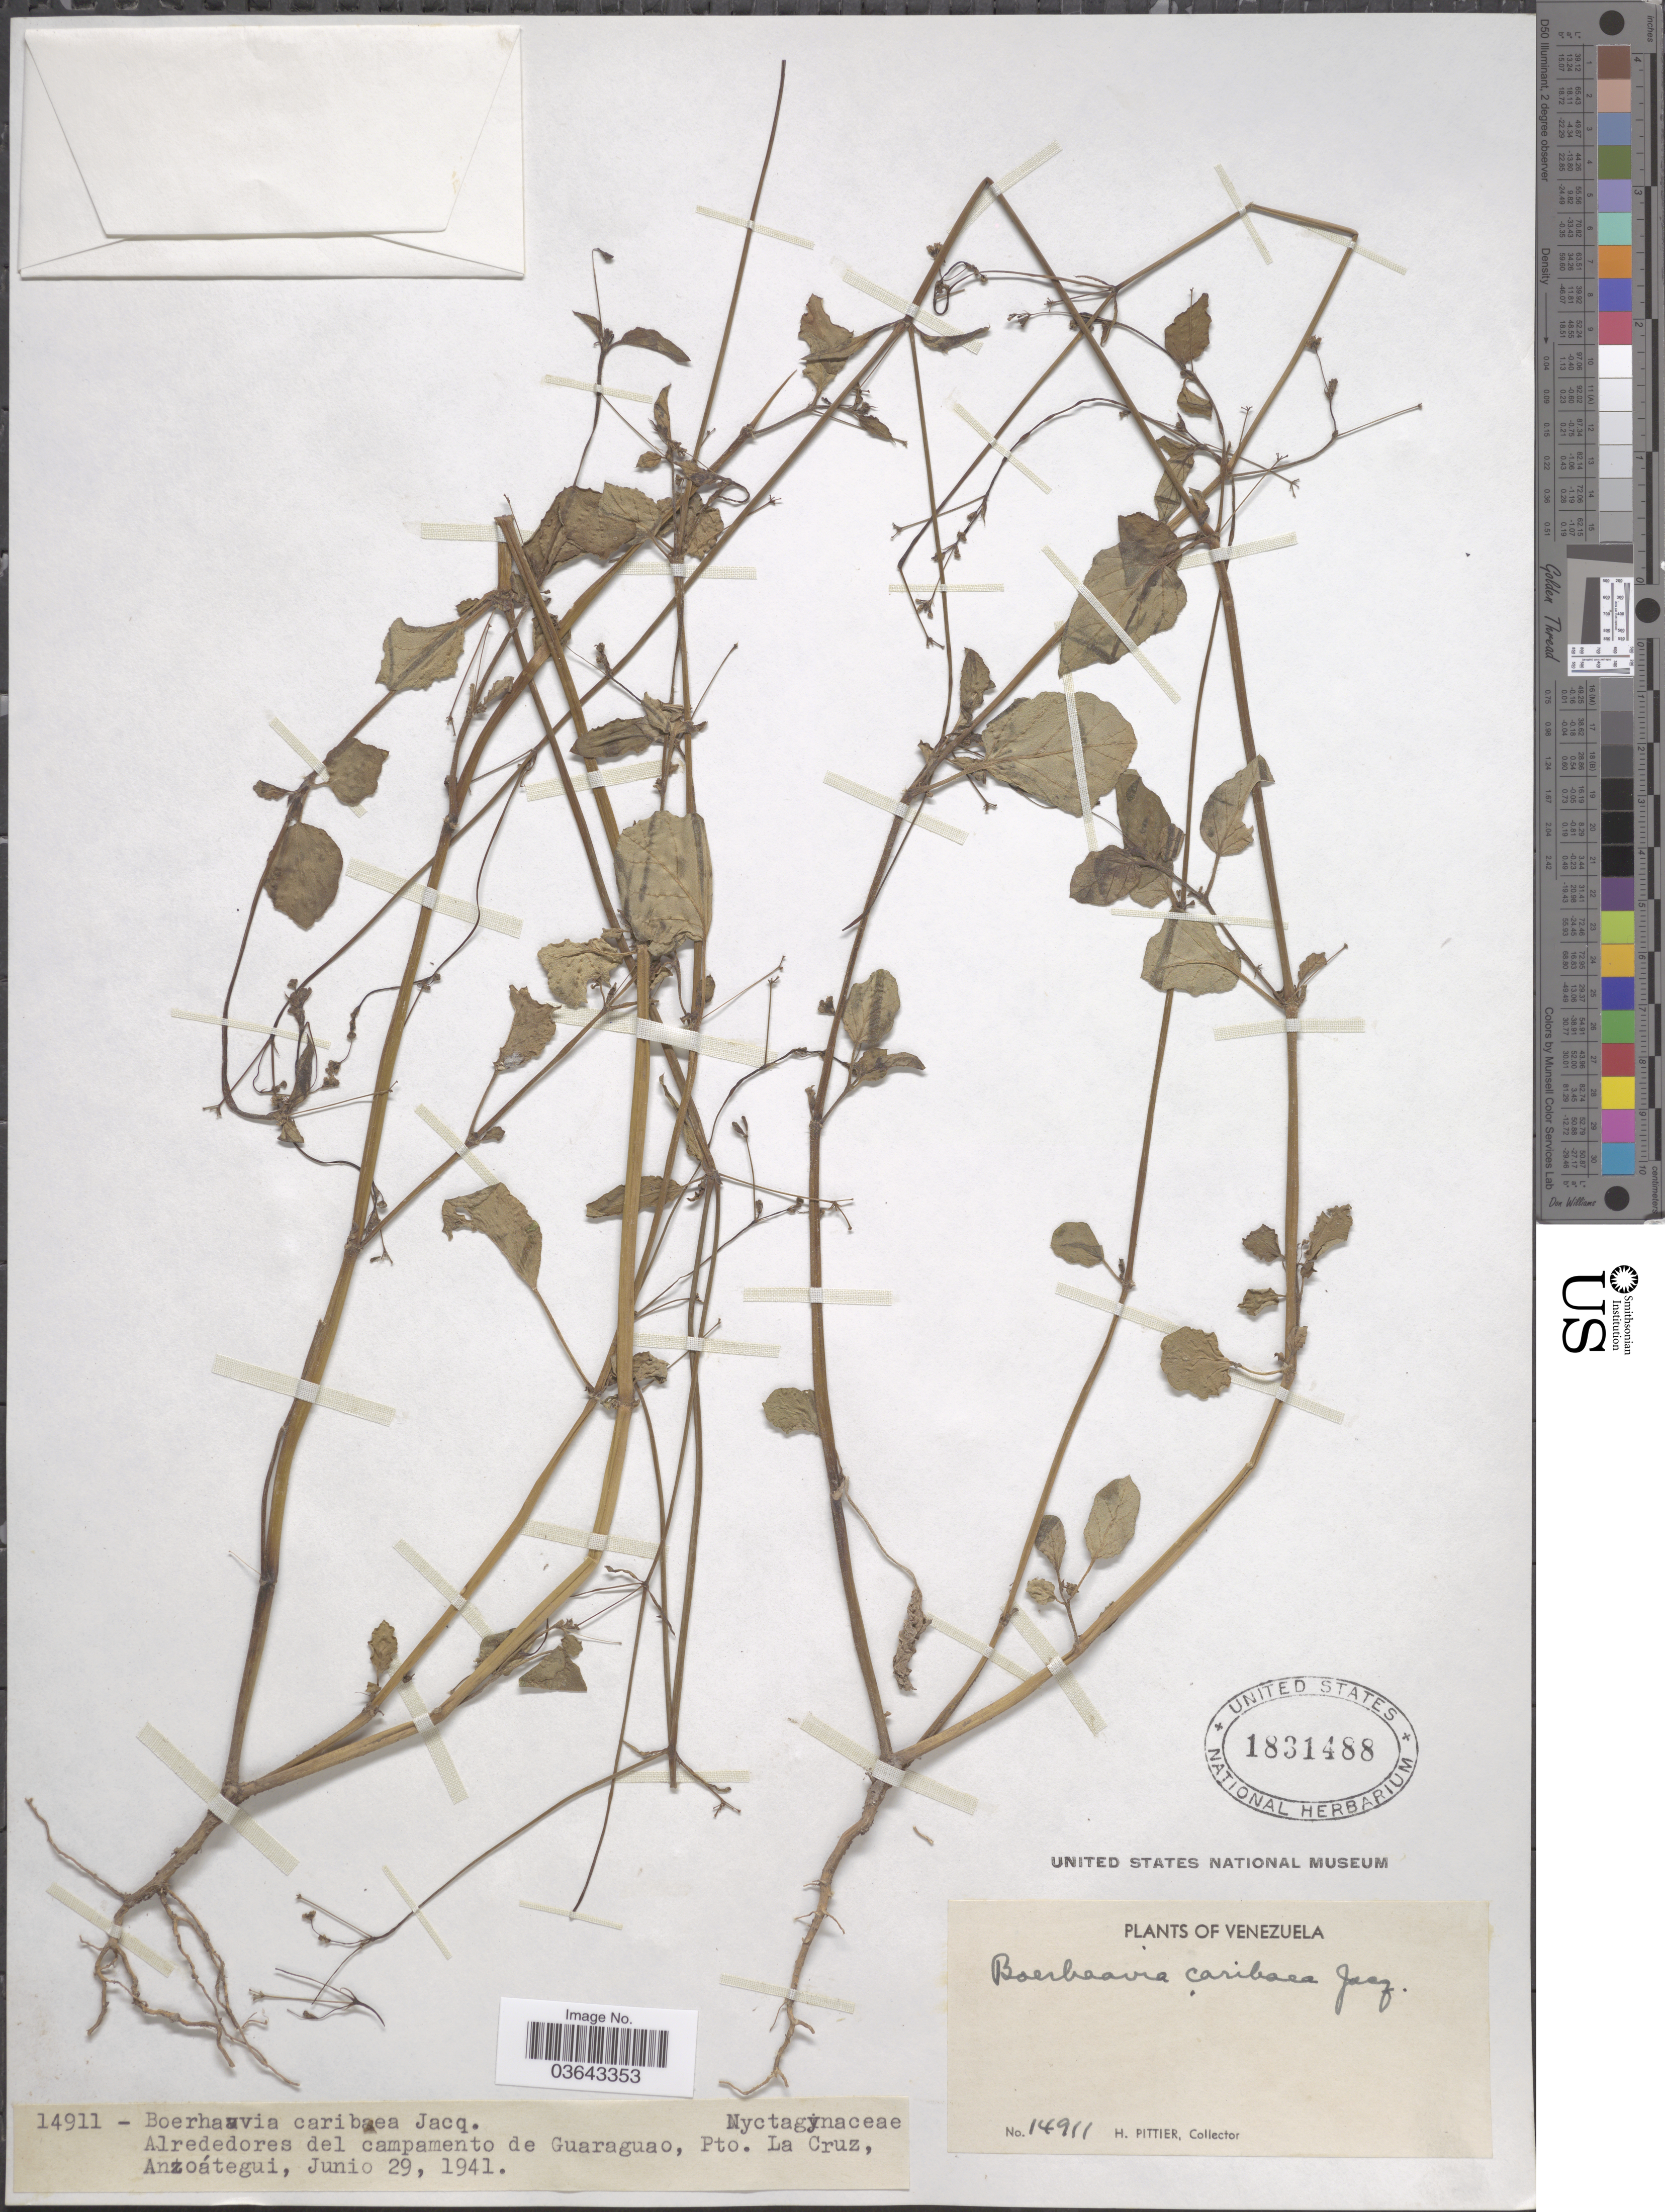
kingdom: Plantae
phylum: Tracheophyta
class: Magnoliopsida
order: Caryophyllales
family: Nyctaginaceae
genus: Boerhavia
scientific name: Boerhavia diffusa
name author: L.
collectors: H. F. Pittier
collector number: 14911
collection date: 1941-06-29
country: Venezuela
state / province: Anzoategui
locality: Alrededores del campamento de Guaraguao, Pto. La Cruz.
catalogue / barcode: US 1831488